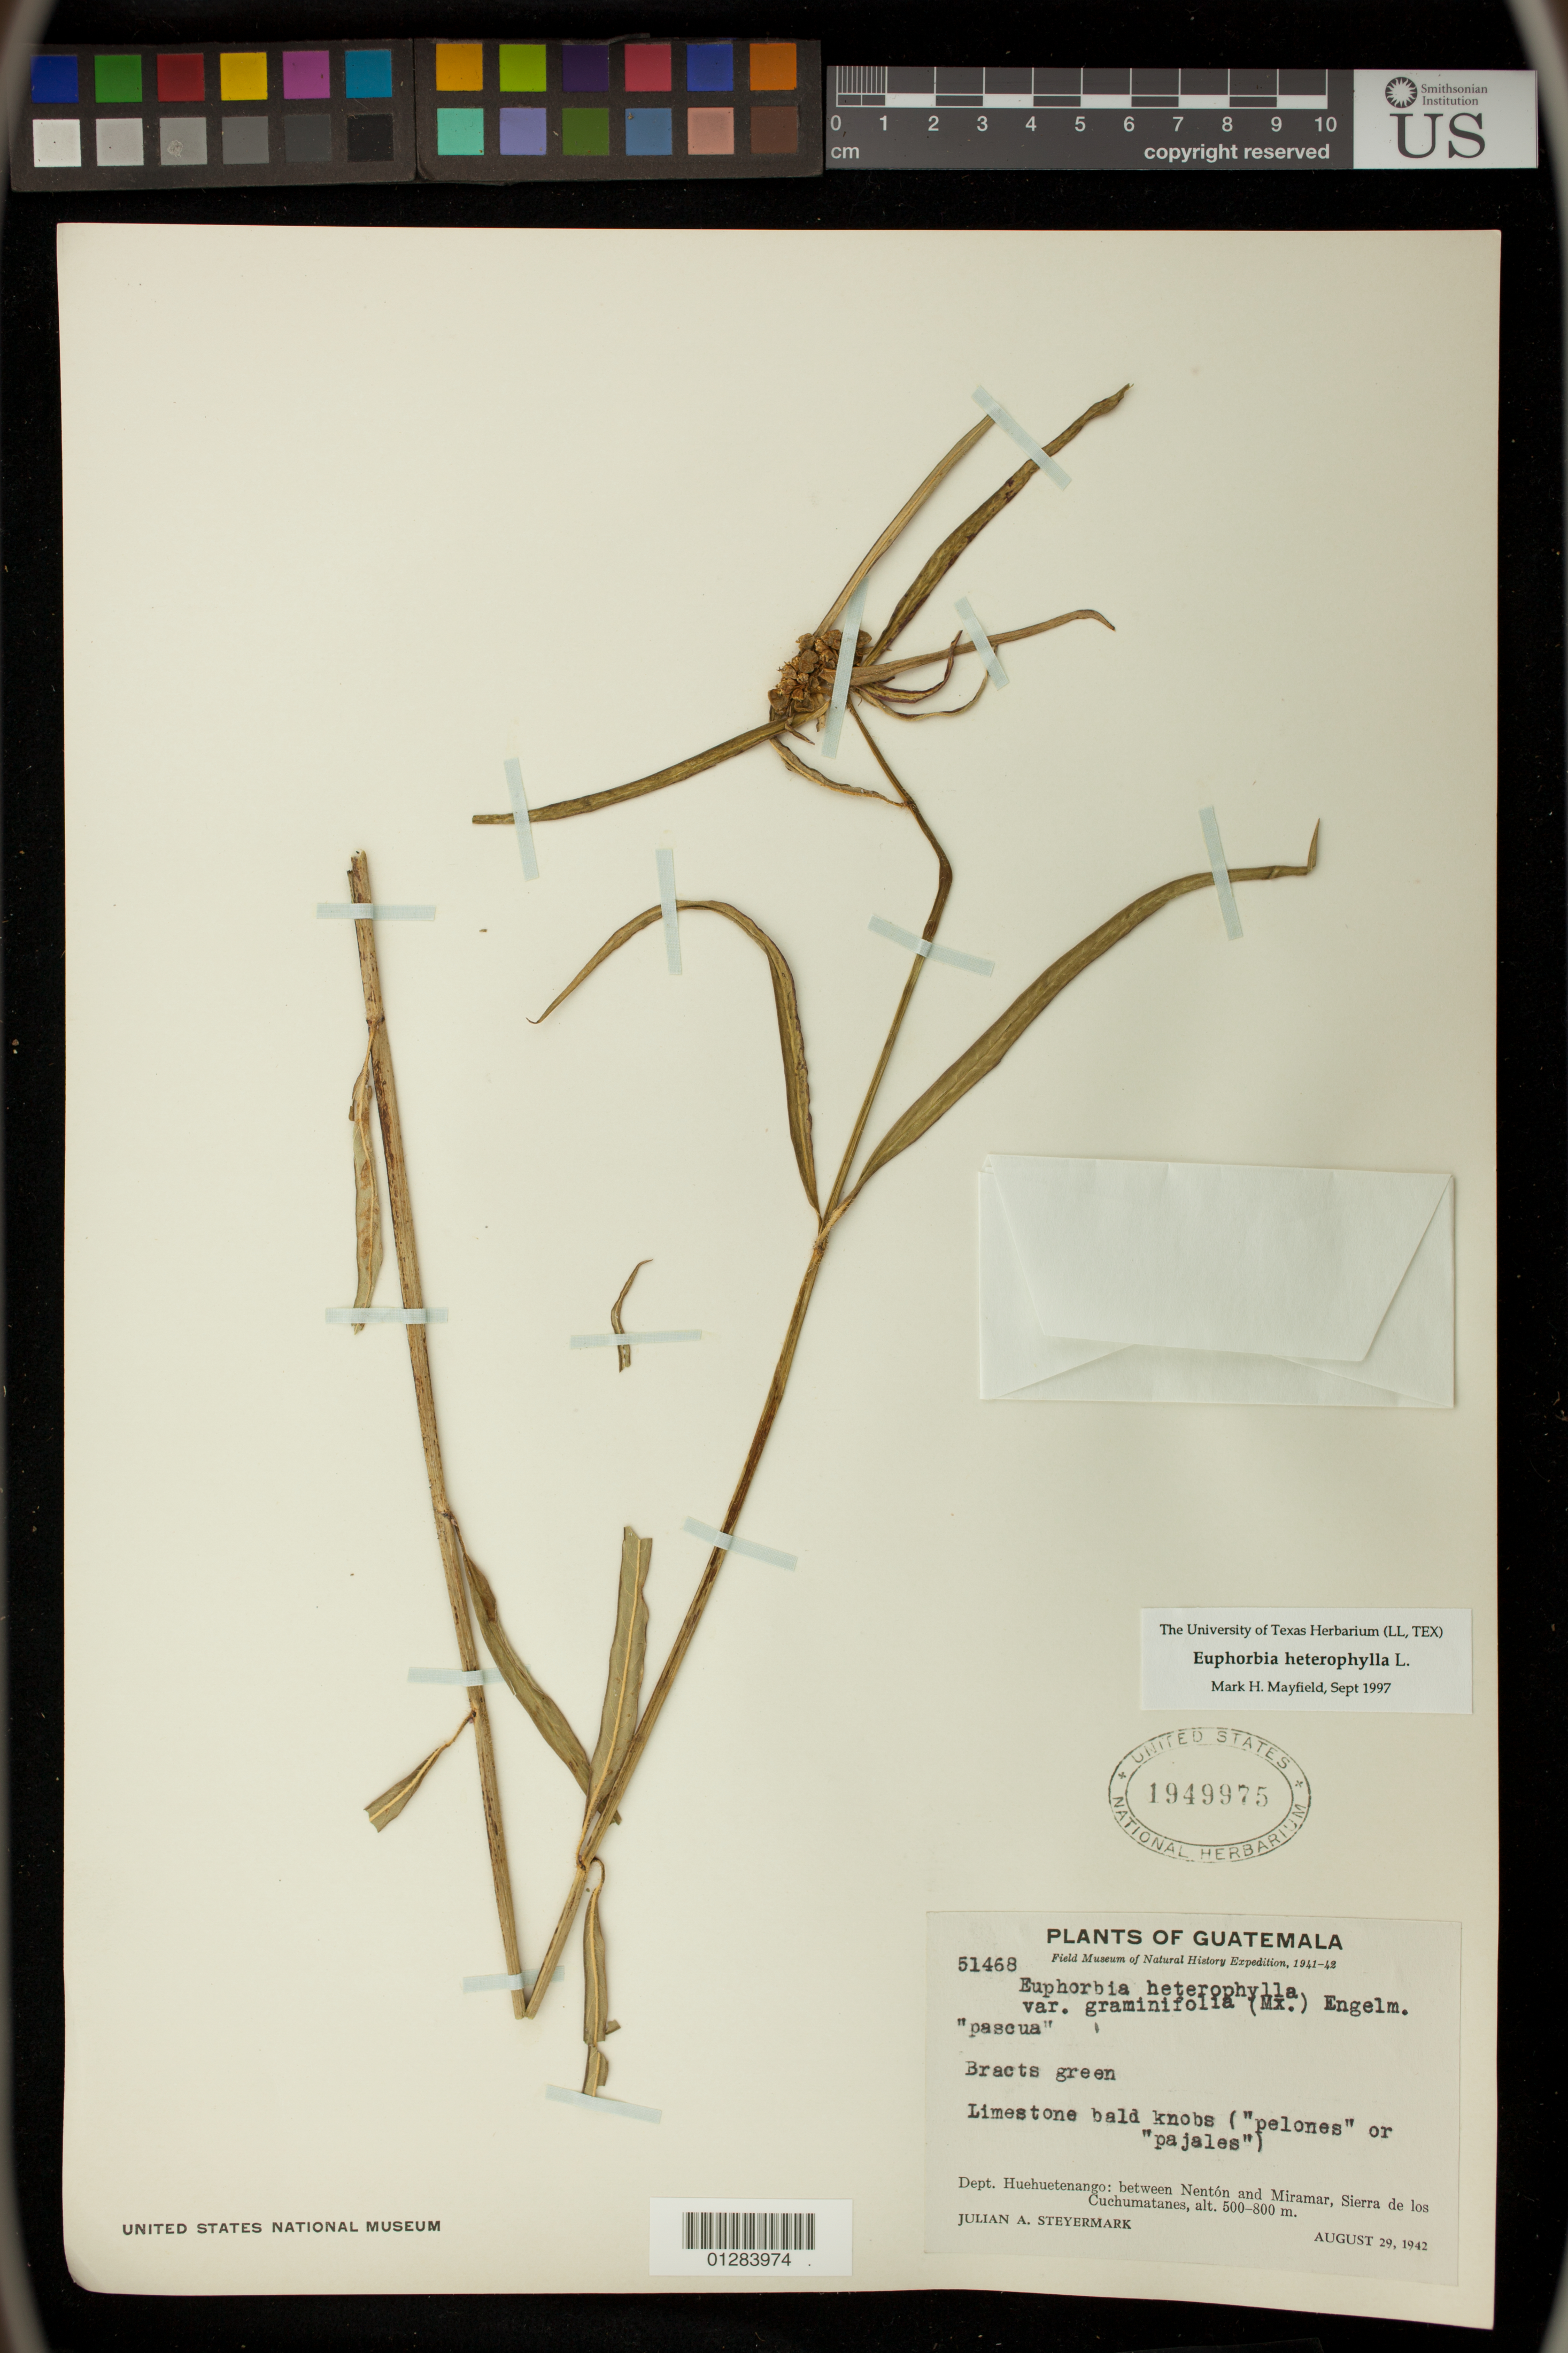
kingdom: Plantae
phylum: Tracheophyta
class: Magnoliopsida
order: Malpighiales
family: Euphorbiaceae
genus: Euphorbia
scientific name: Euphorbia heterophylla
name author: L.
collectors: J. Steyermark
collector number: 51468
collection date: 1942-08-29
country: Guatemala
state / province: Huehuetenango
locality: between Nenton and Miramar, Sierra de los Cuchumatanes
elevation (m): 500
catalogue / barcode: US 1949975